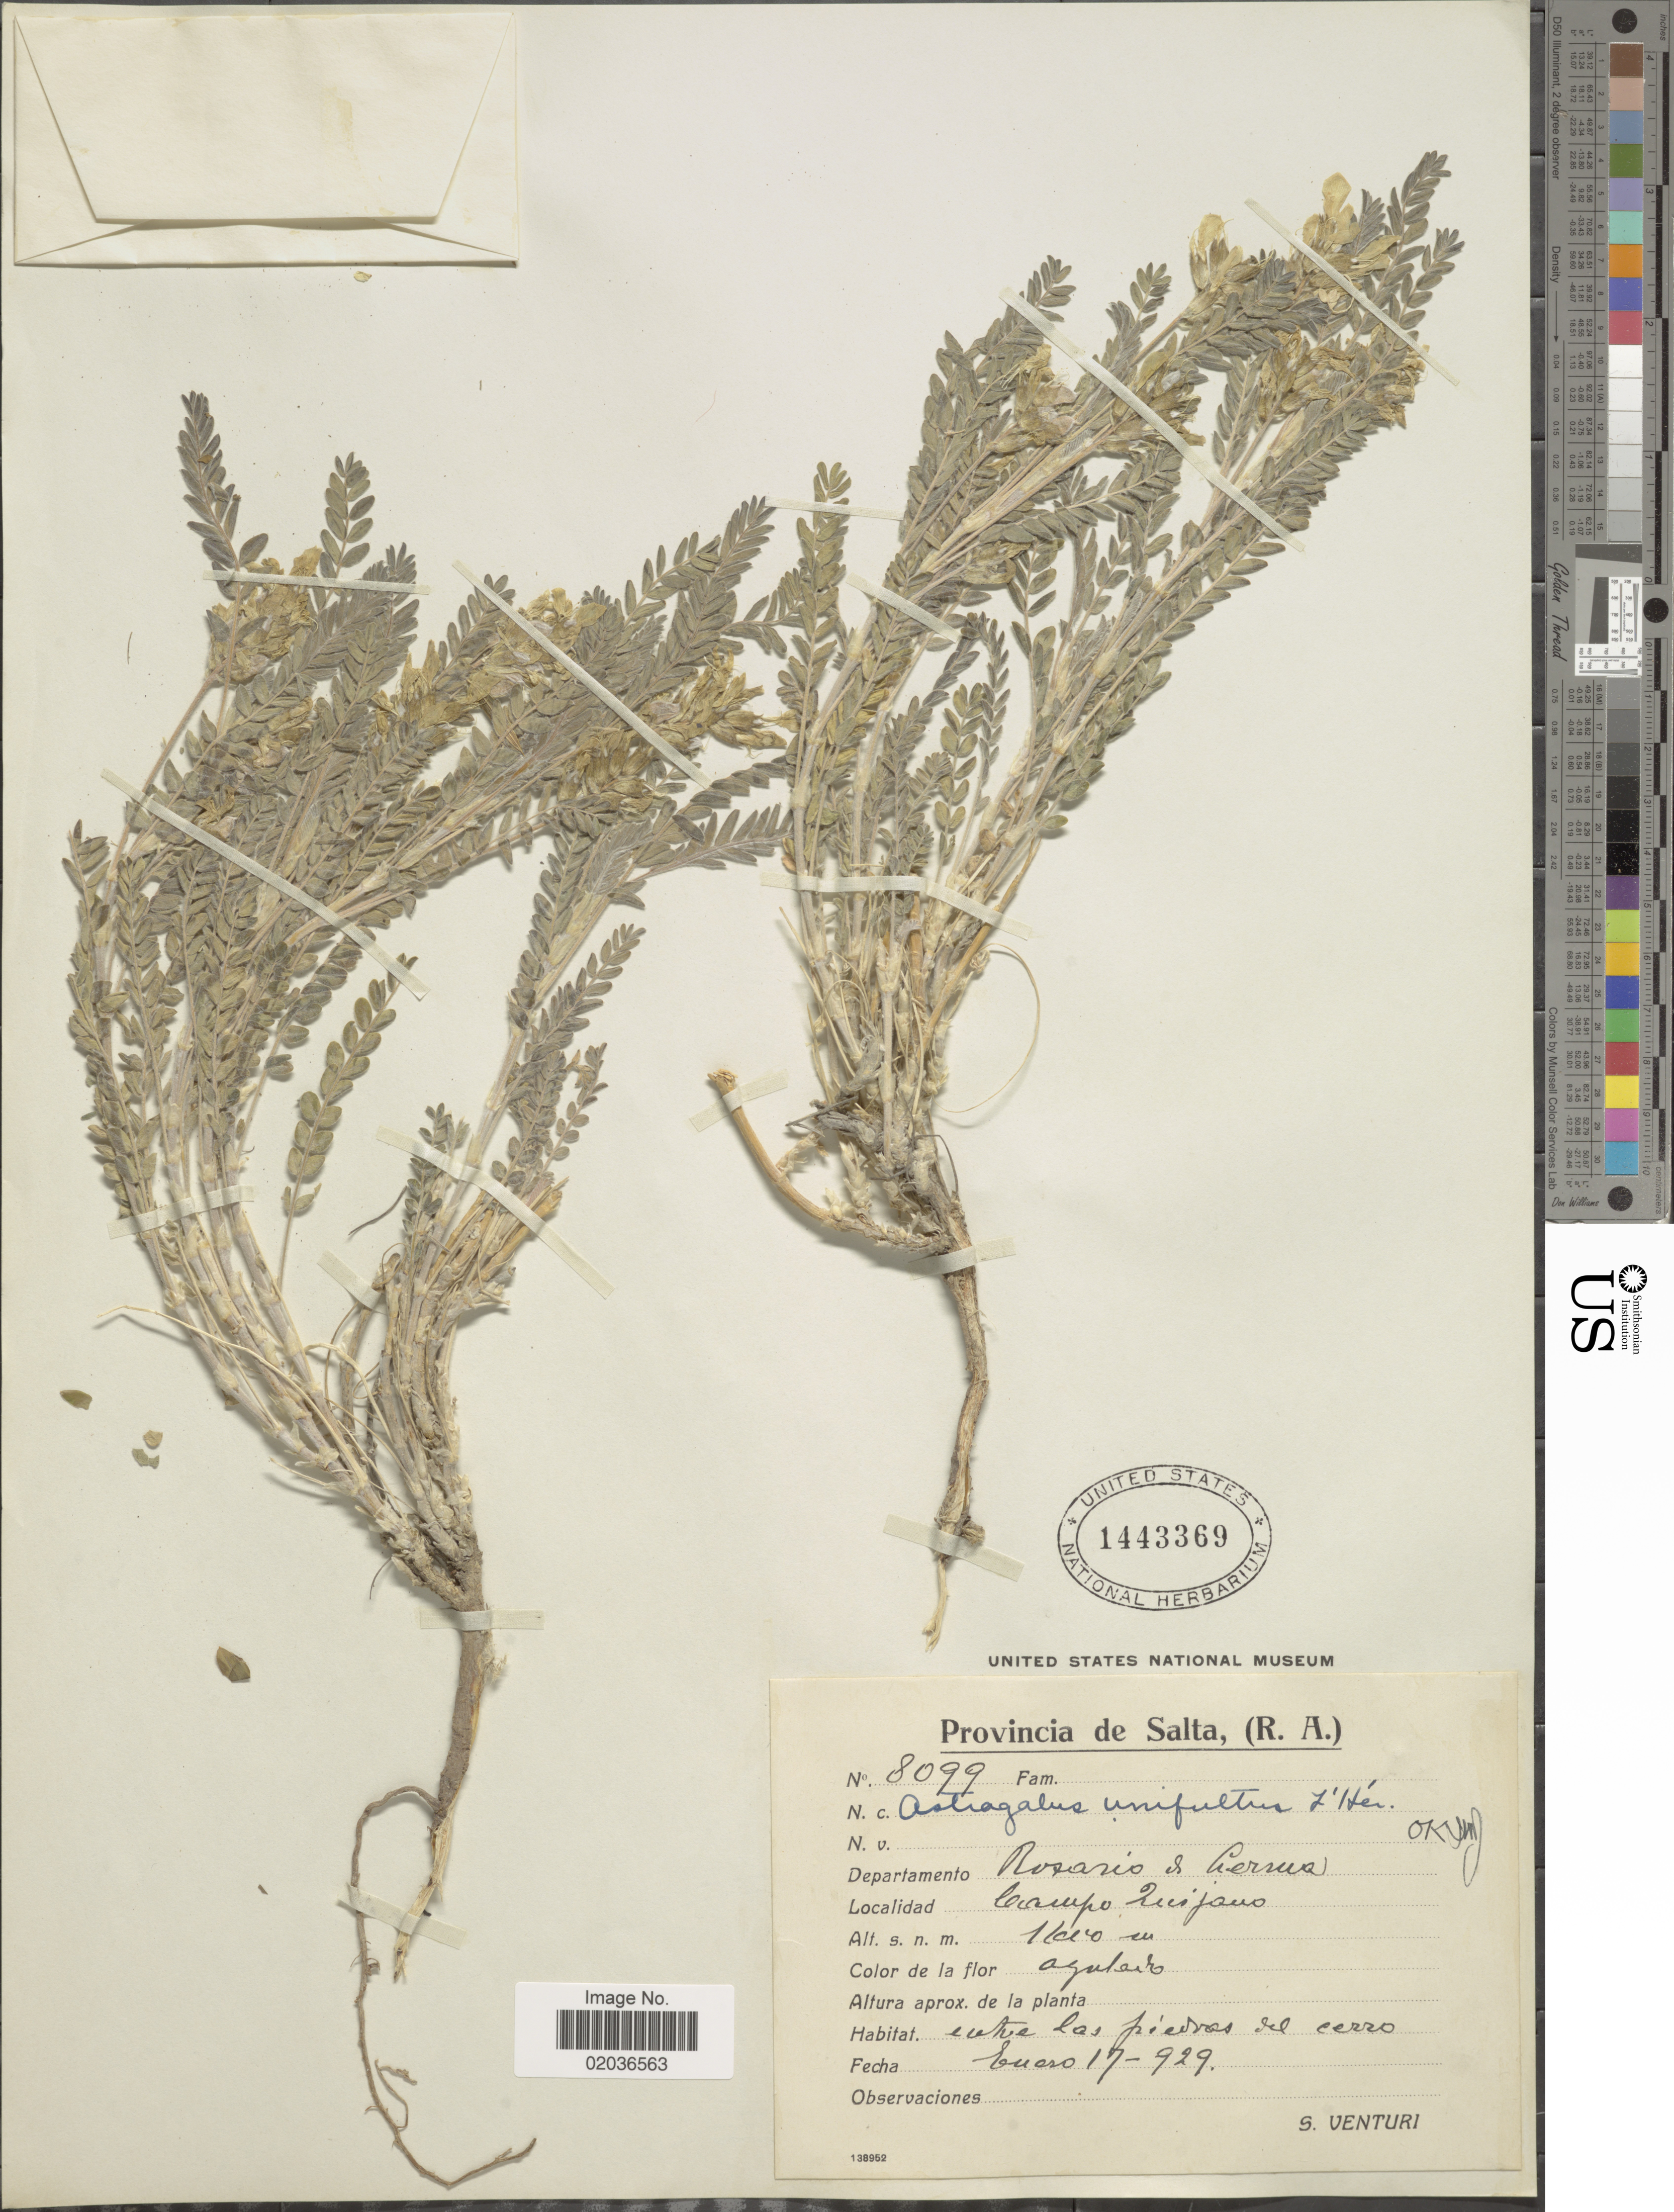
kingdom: Plantae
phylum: Tracheophyta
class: Magnoliopsida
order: Fabales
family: Fabaceae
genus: Astragalus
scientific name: Astragalus garbancillo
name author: Cav.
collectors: S. Venturi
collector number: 8099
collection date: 1929-01-17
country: Argentina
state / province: Salta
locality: Provincia de Salta, (R.A.). Departamento Rosario de Lerma. Campo Quijano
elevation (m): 1600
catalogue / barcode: US 1443369